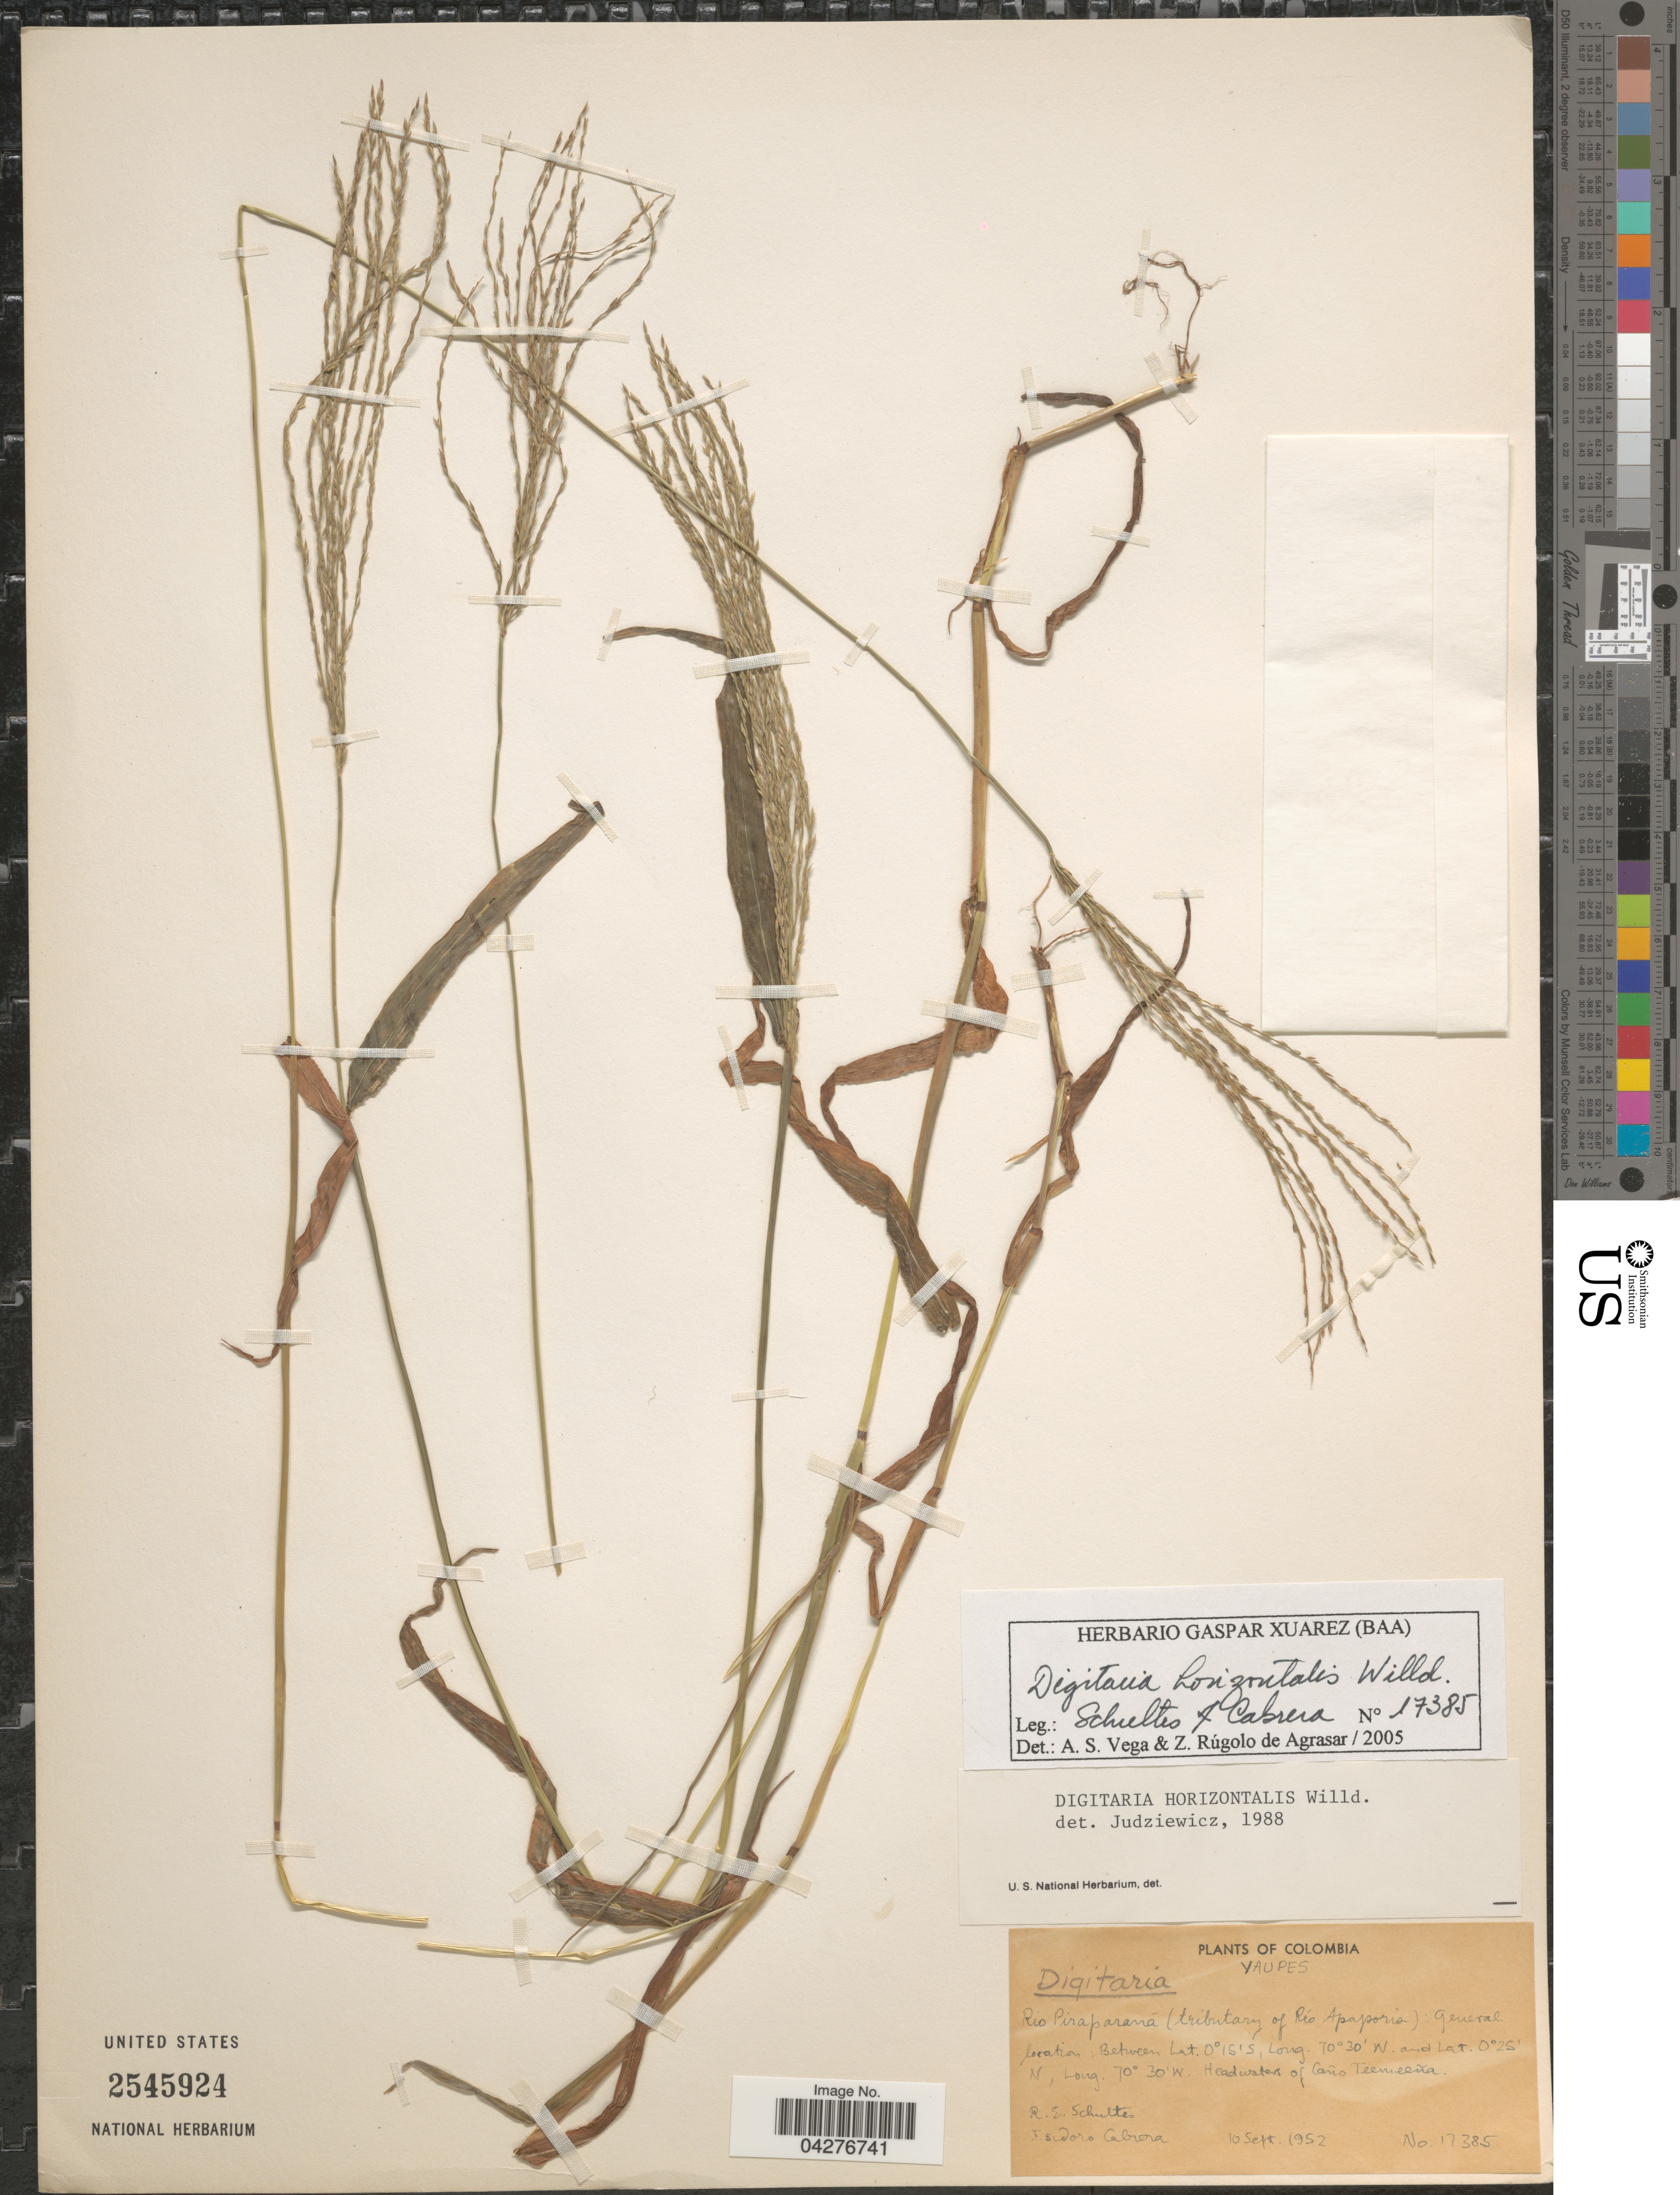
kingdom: Plantae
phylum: Tracheophyta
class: Liliopsida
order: Poales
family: Poaceae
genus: Digitaria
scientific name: Digitaria horizontalis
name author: Willd.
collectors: R. E. Schultes & I. Cabrera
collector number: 17385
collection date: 1952-09-10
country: Colombia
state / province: Vaupés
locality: Rio Piraparaná (tributary of Río Apaporia): Headwaters of Caño Teemeeña.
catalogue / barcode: US 2545924